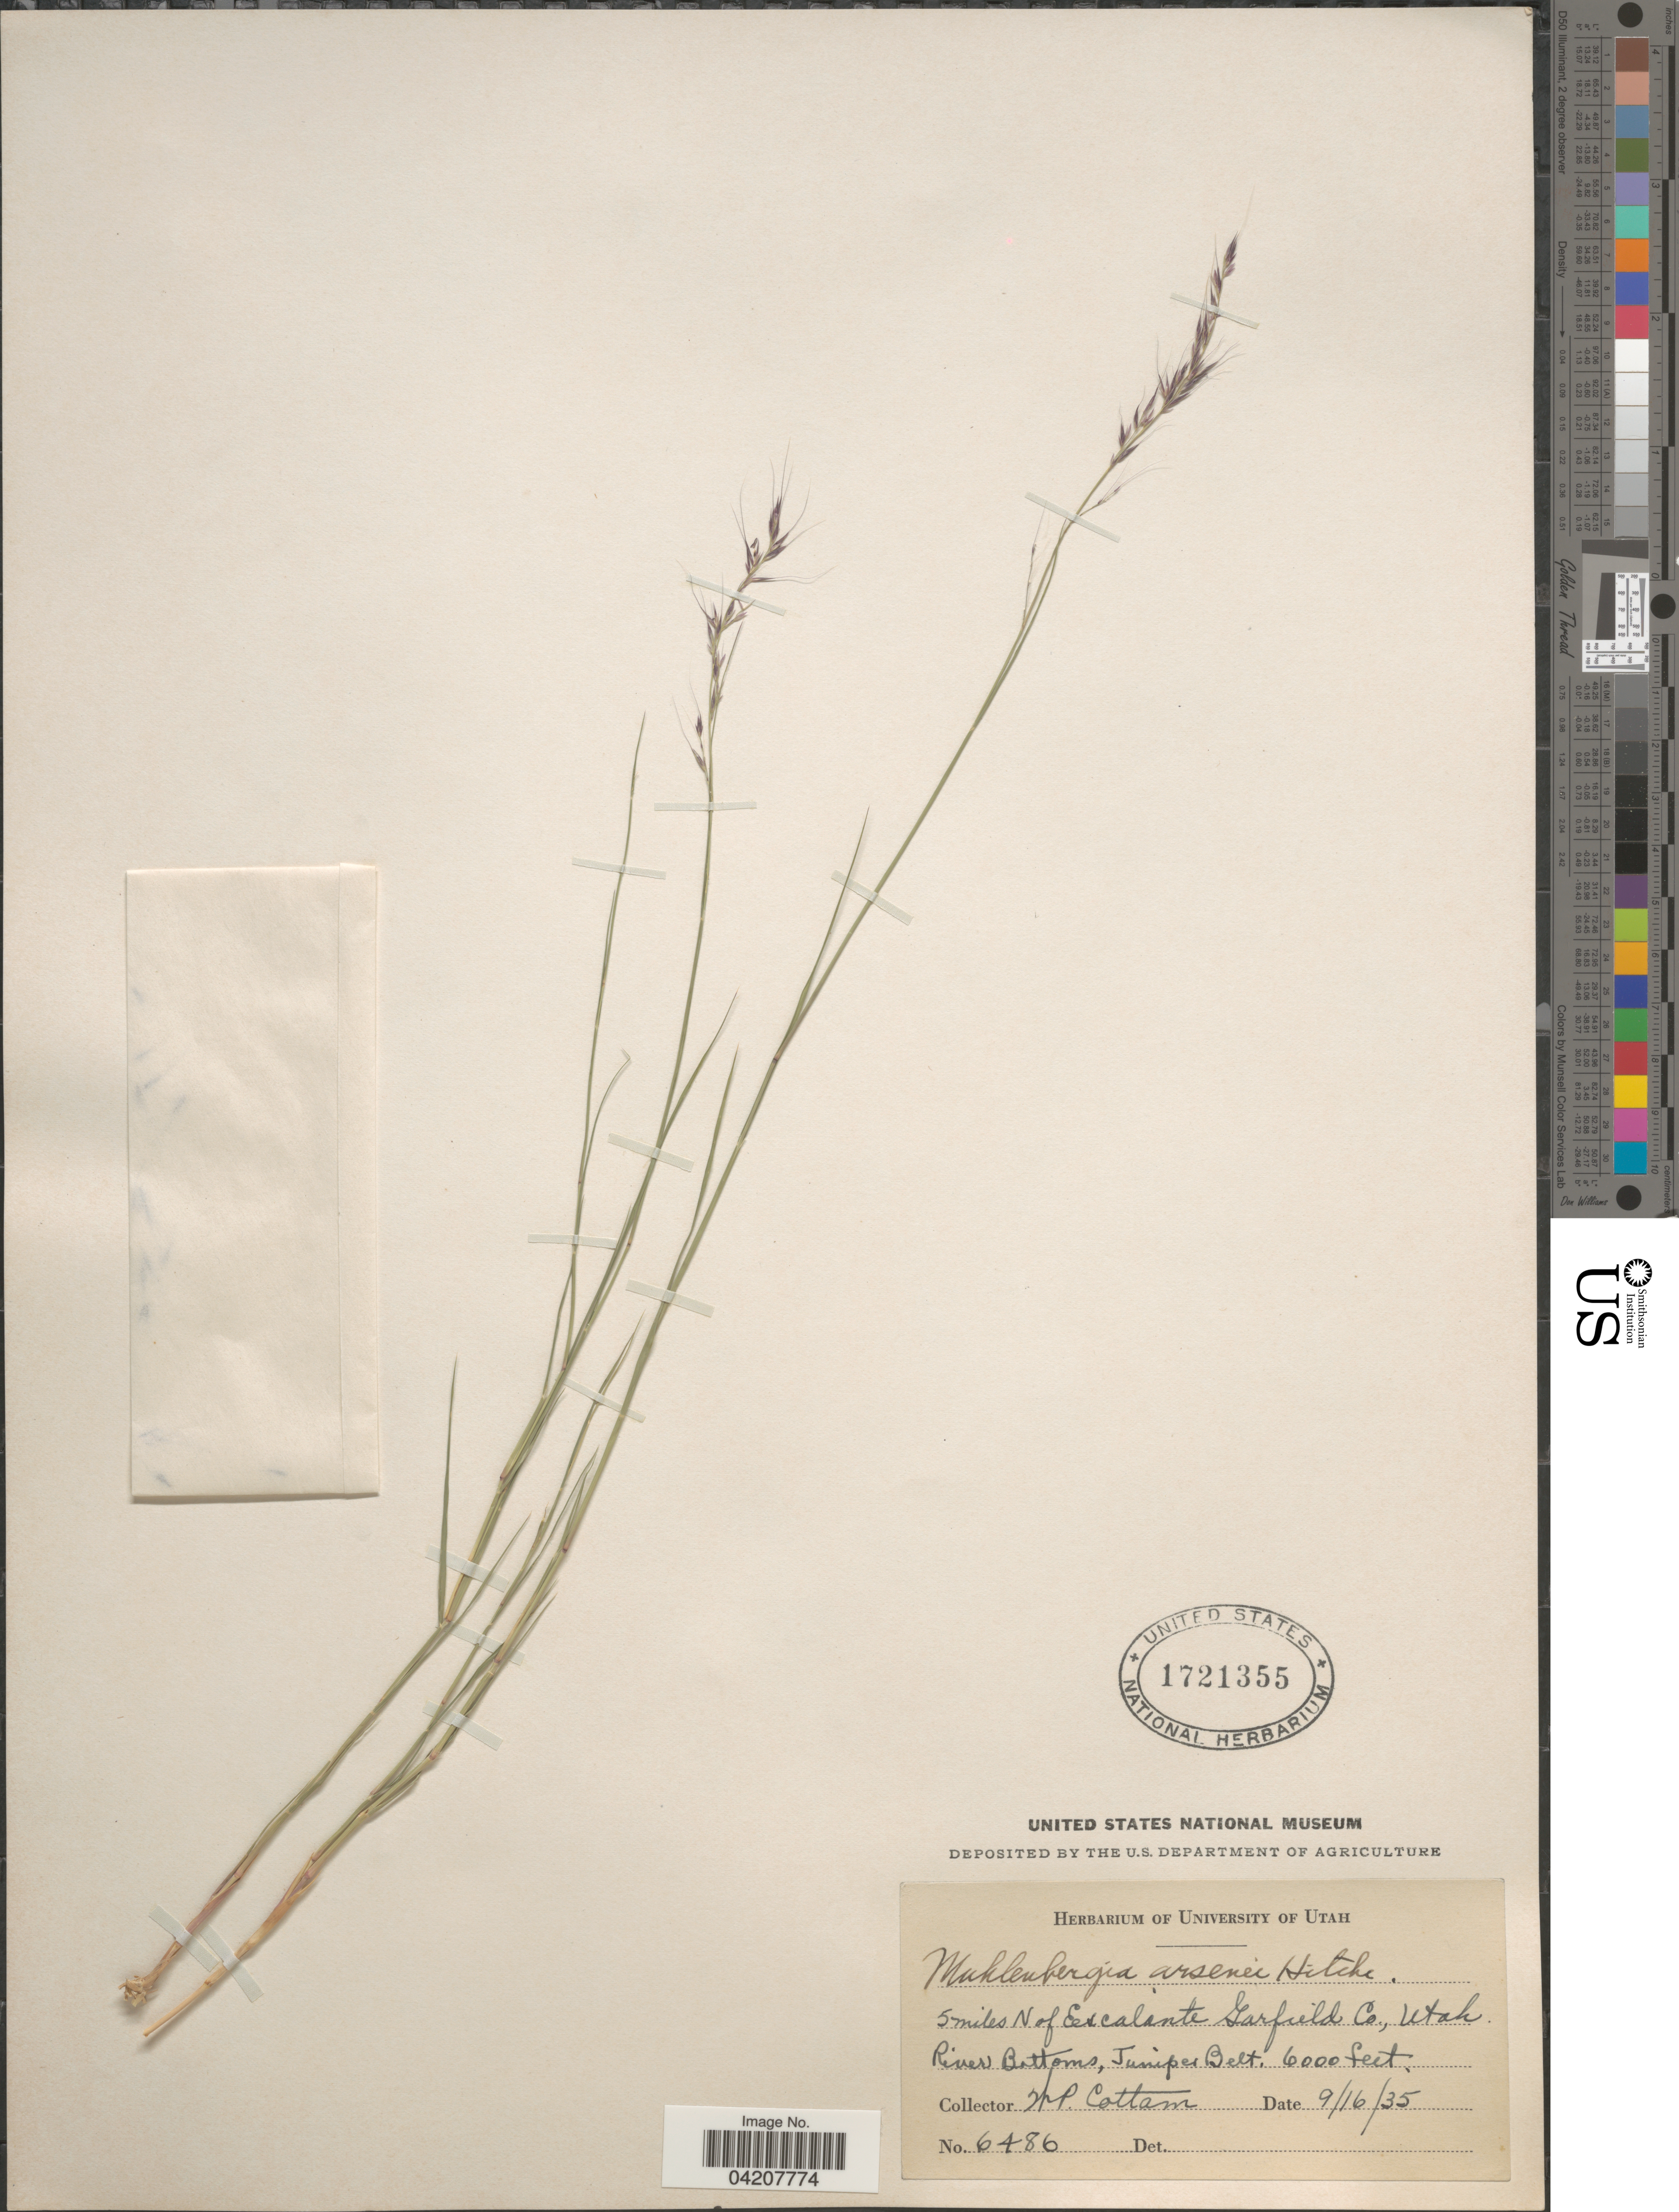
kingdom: Plantae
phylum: Tracheophyta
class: Liliopsida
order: Poales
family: Poaceae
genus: Muhlenbergia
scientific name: Muhlenbergia arsenei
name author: Hitchc.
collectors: W. Cottam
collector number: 6486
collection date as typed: Transcribed d/m/y: 16/9/35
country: United States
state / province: Utah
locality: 5 miles N of Escalante Garfield Co. River Bottoms, Juniper Belt.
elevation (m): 1829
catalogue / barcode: US 1721355